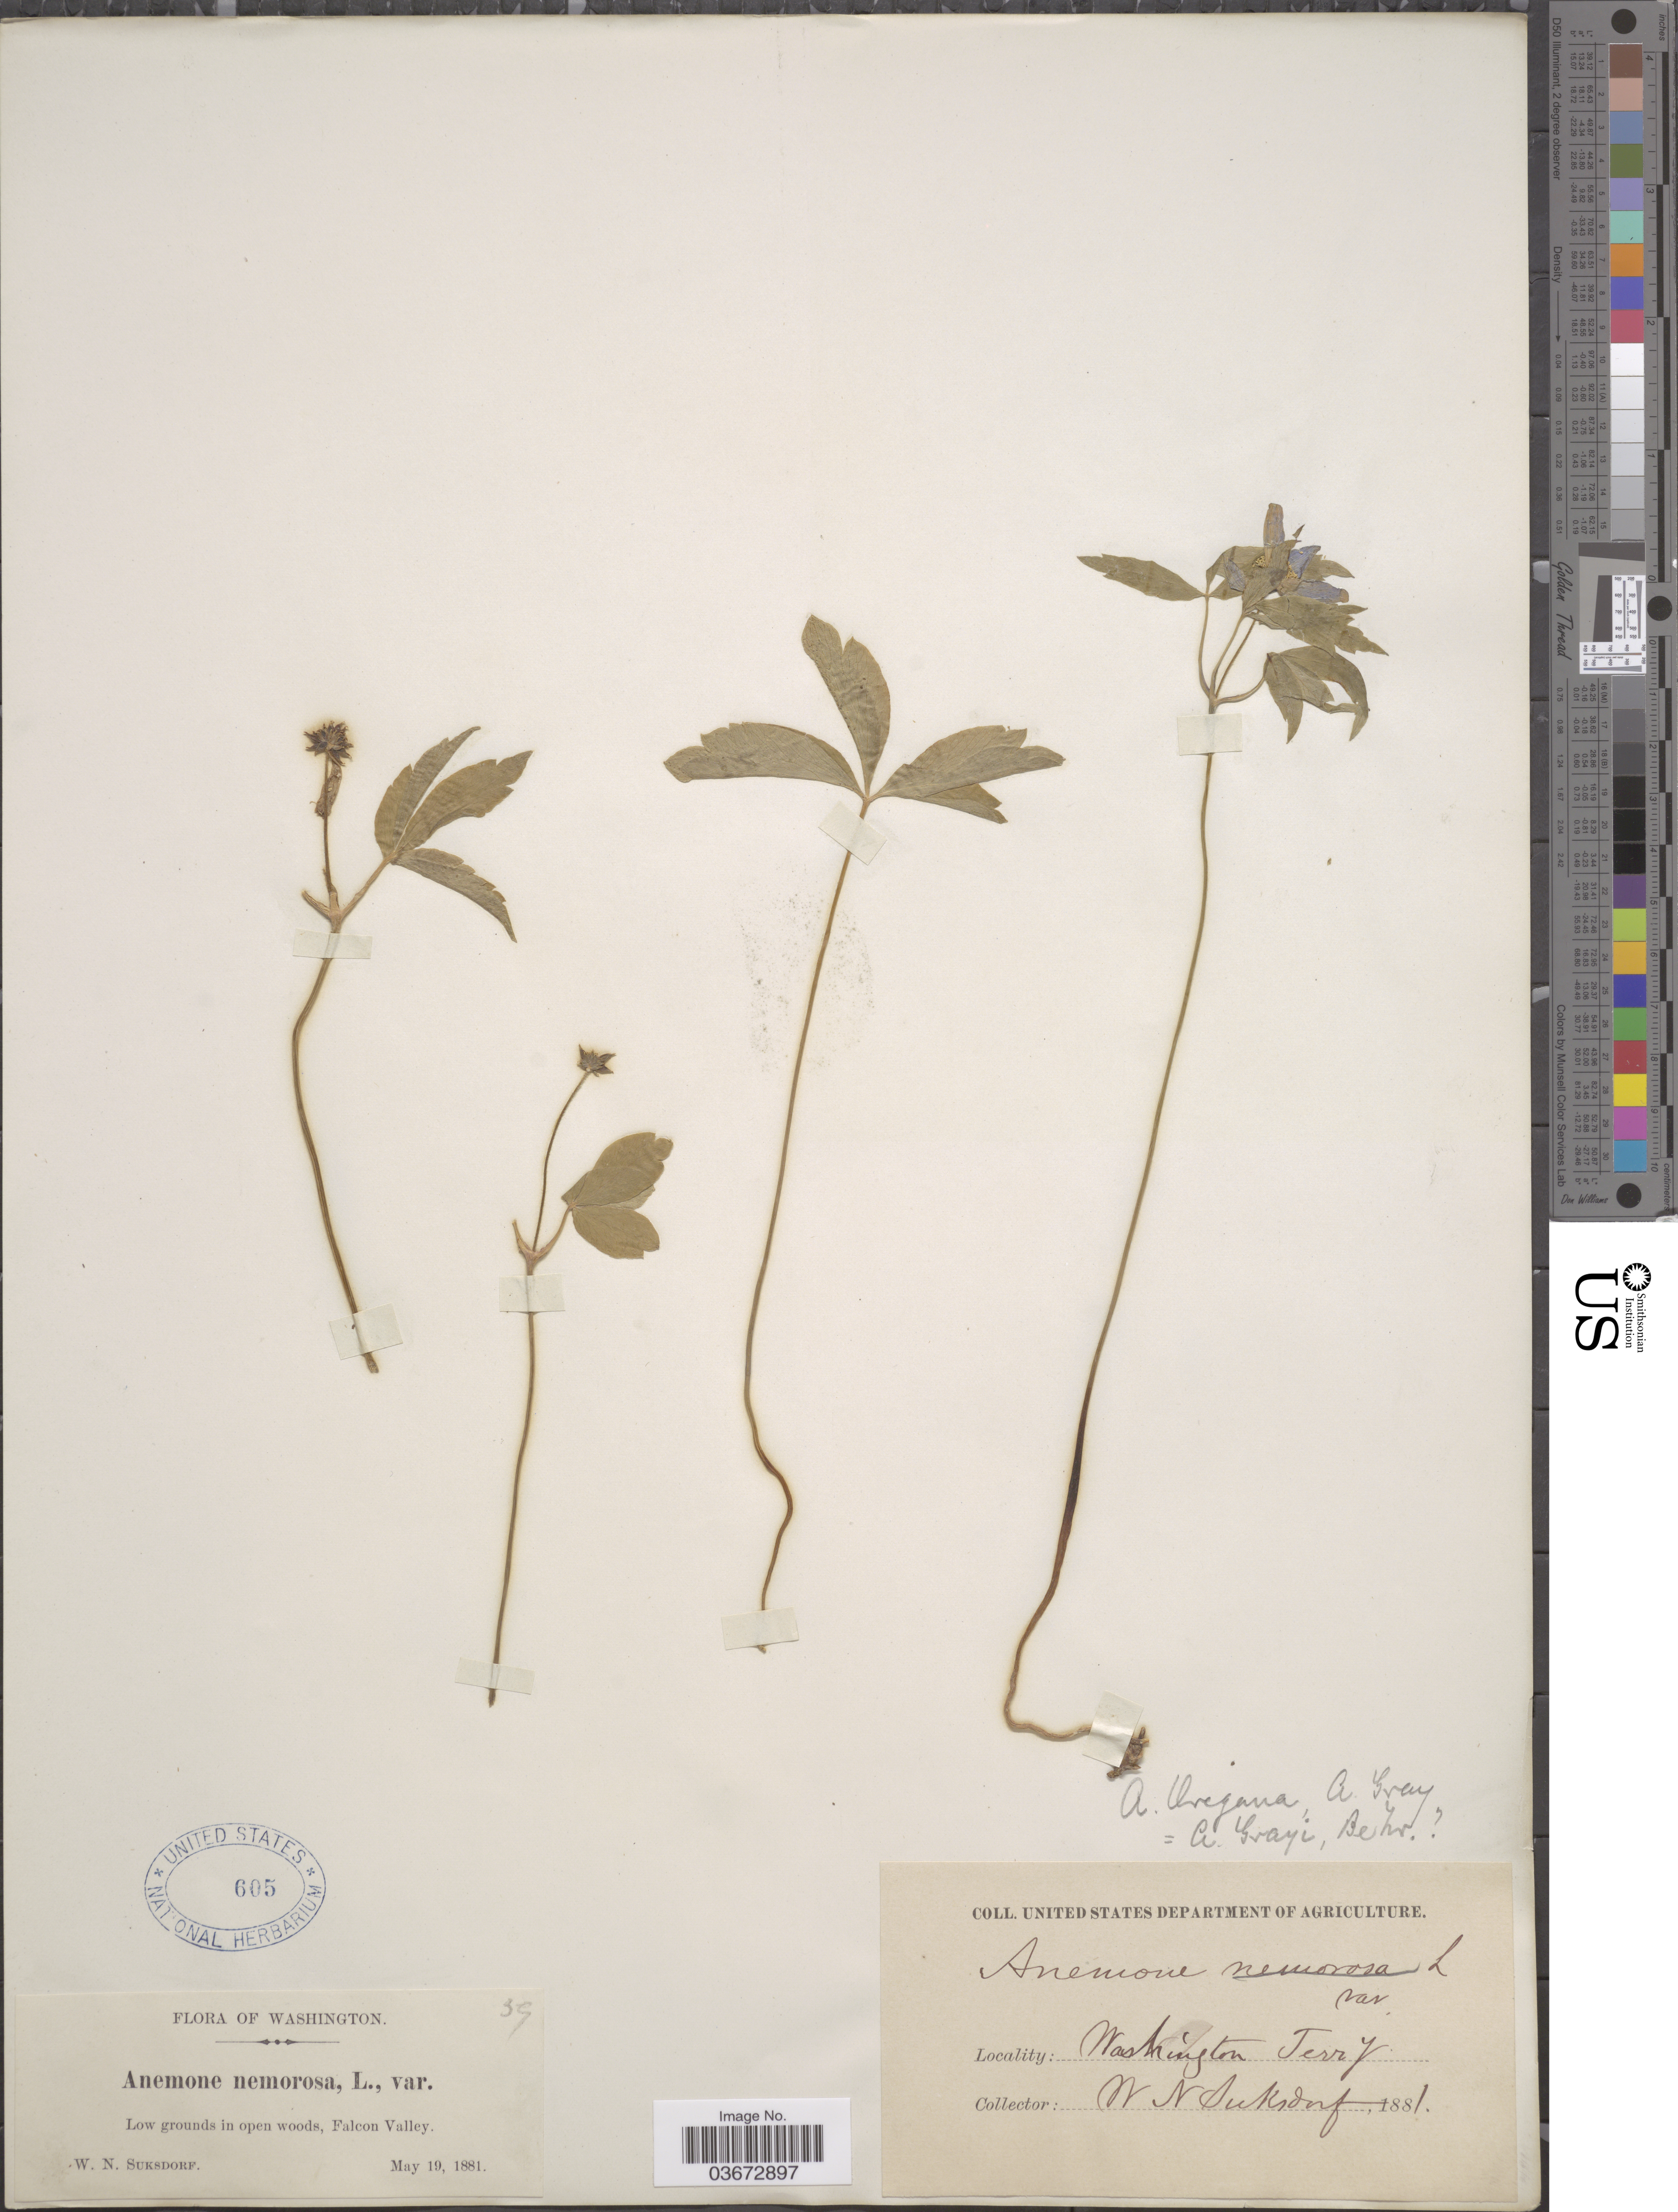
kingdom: Plantae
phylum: Tracheophyta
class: Magnoliopsida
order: Ranunculales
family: Ranunculaceae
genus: Anemone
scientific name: Anemone quinquefolia var. oregana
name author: (A. Gray) B.L. Rob.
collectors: W. N. Suksdorf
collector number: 39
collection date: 1881-05-19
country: United States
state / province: Washington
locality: Low grounds in open woods, Falcon Valley. Washington Terry.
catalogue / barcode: US 605